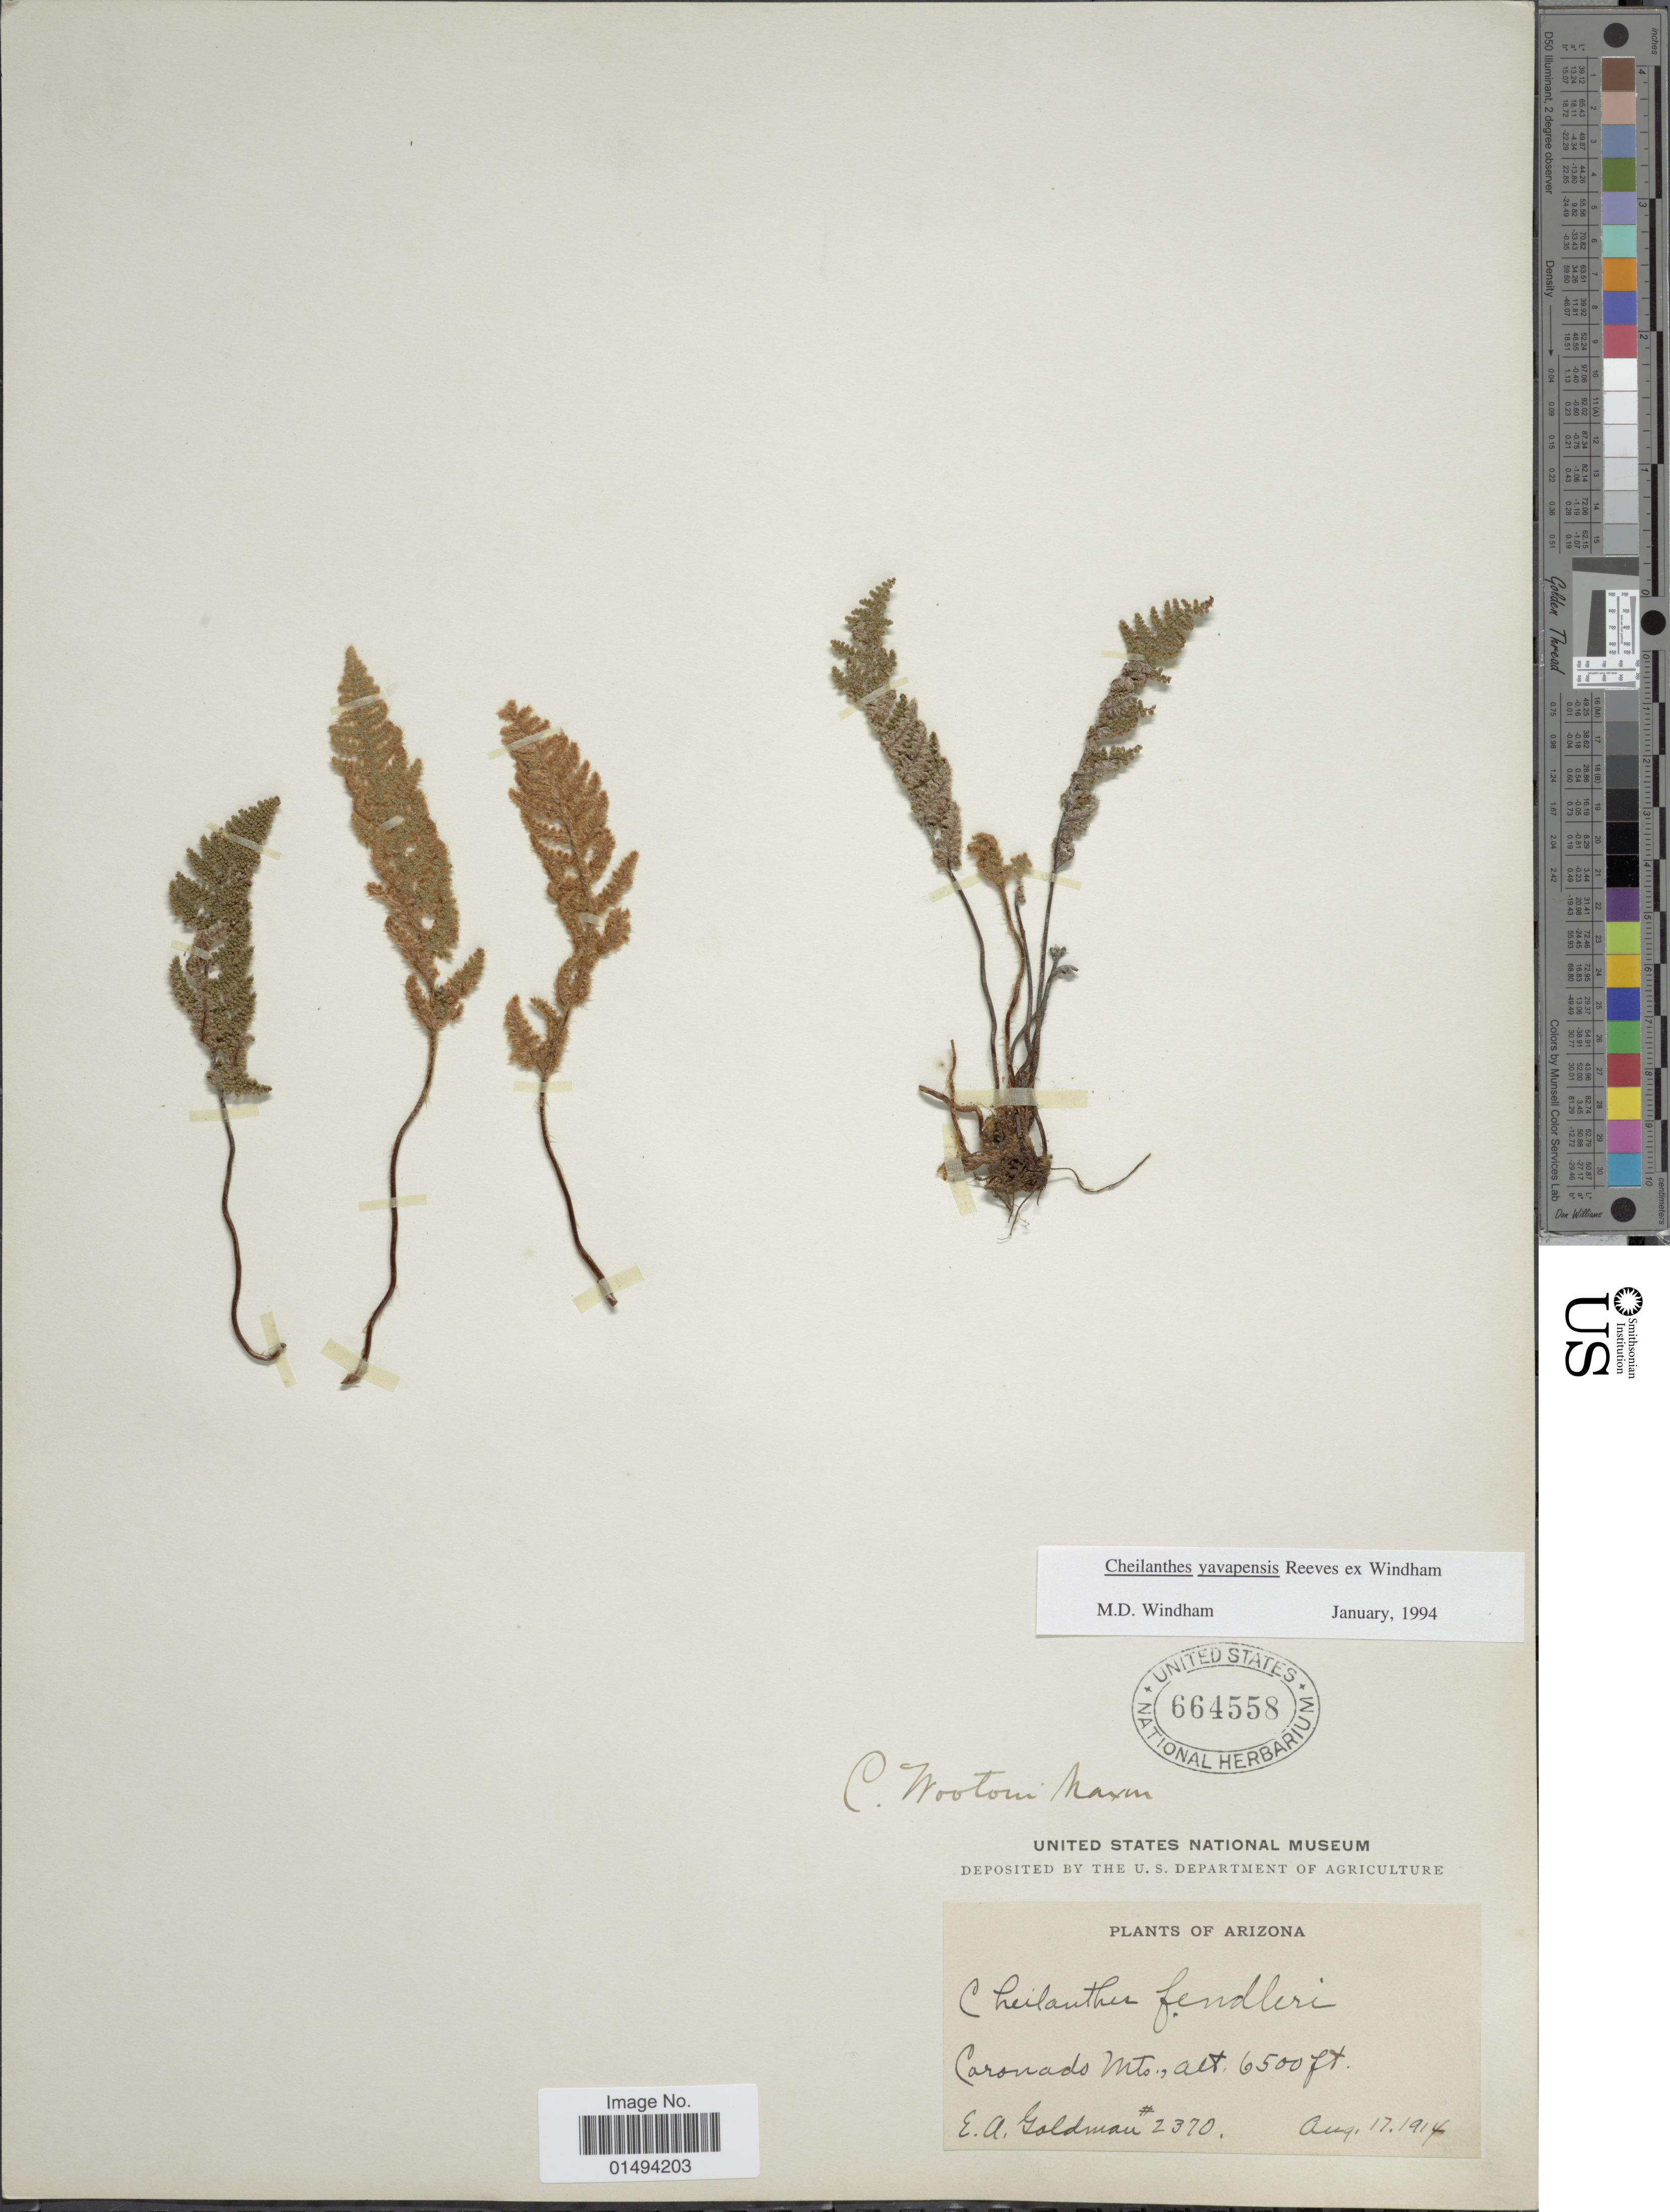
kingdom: Plantae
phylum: Tracheophyta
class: Polypodiopsida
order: Polypodiales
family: Pteridaceae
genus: Myriopteris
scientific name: Myriopteris yavapensis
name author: (T. Reeves ex Windham) Grusz & Windham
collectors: E. A. Goldman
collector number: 2370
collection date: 1914-08-17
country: United States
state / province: Arizona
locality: Arizona, Coronado Mts.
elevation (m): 1981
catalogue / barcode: US 664558